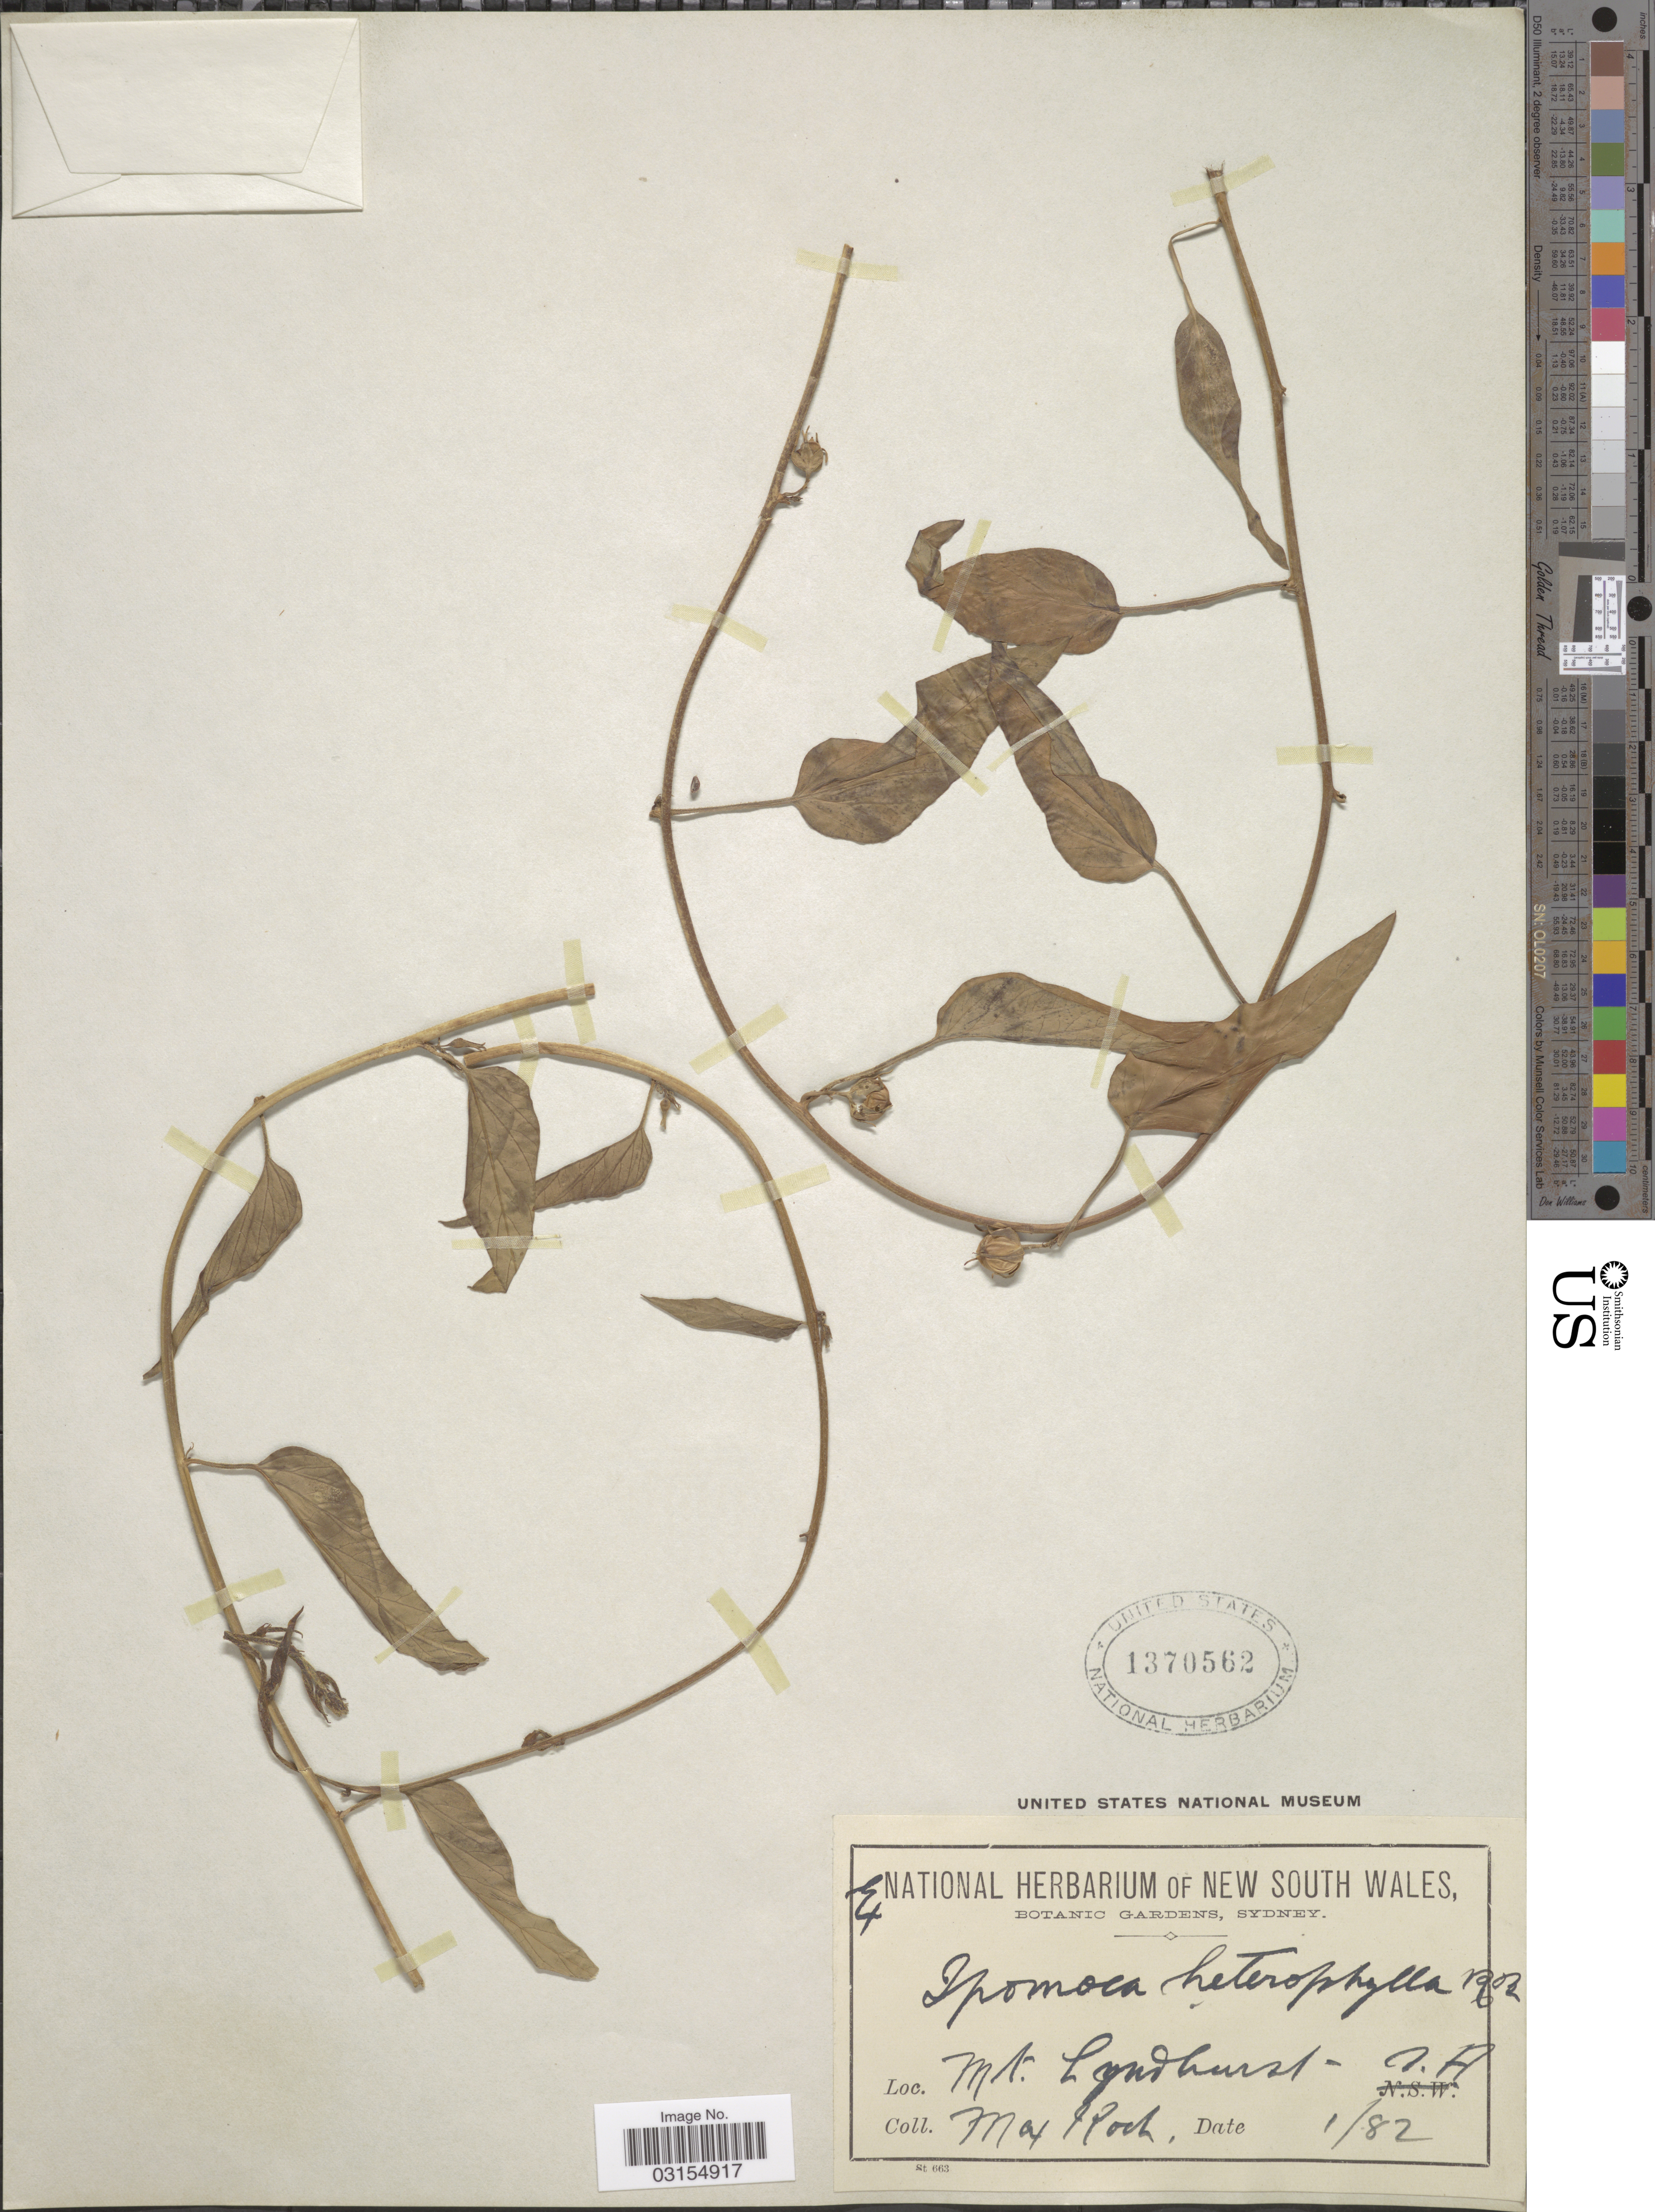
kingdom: Plantae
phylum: Tracheophyta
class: Magnoliopsida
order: Solanales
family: Convolvulaceae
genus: Ipomoea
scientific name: Ipomoea heterophylla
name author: Ortega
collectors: M. Koch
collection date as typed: Transcribed d/m/y: /1/82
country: Australia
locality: Mt. Lyndhurst, S. A.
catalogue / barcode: US 1370562